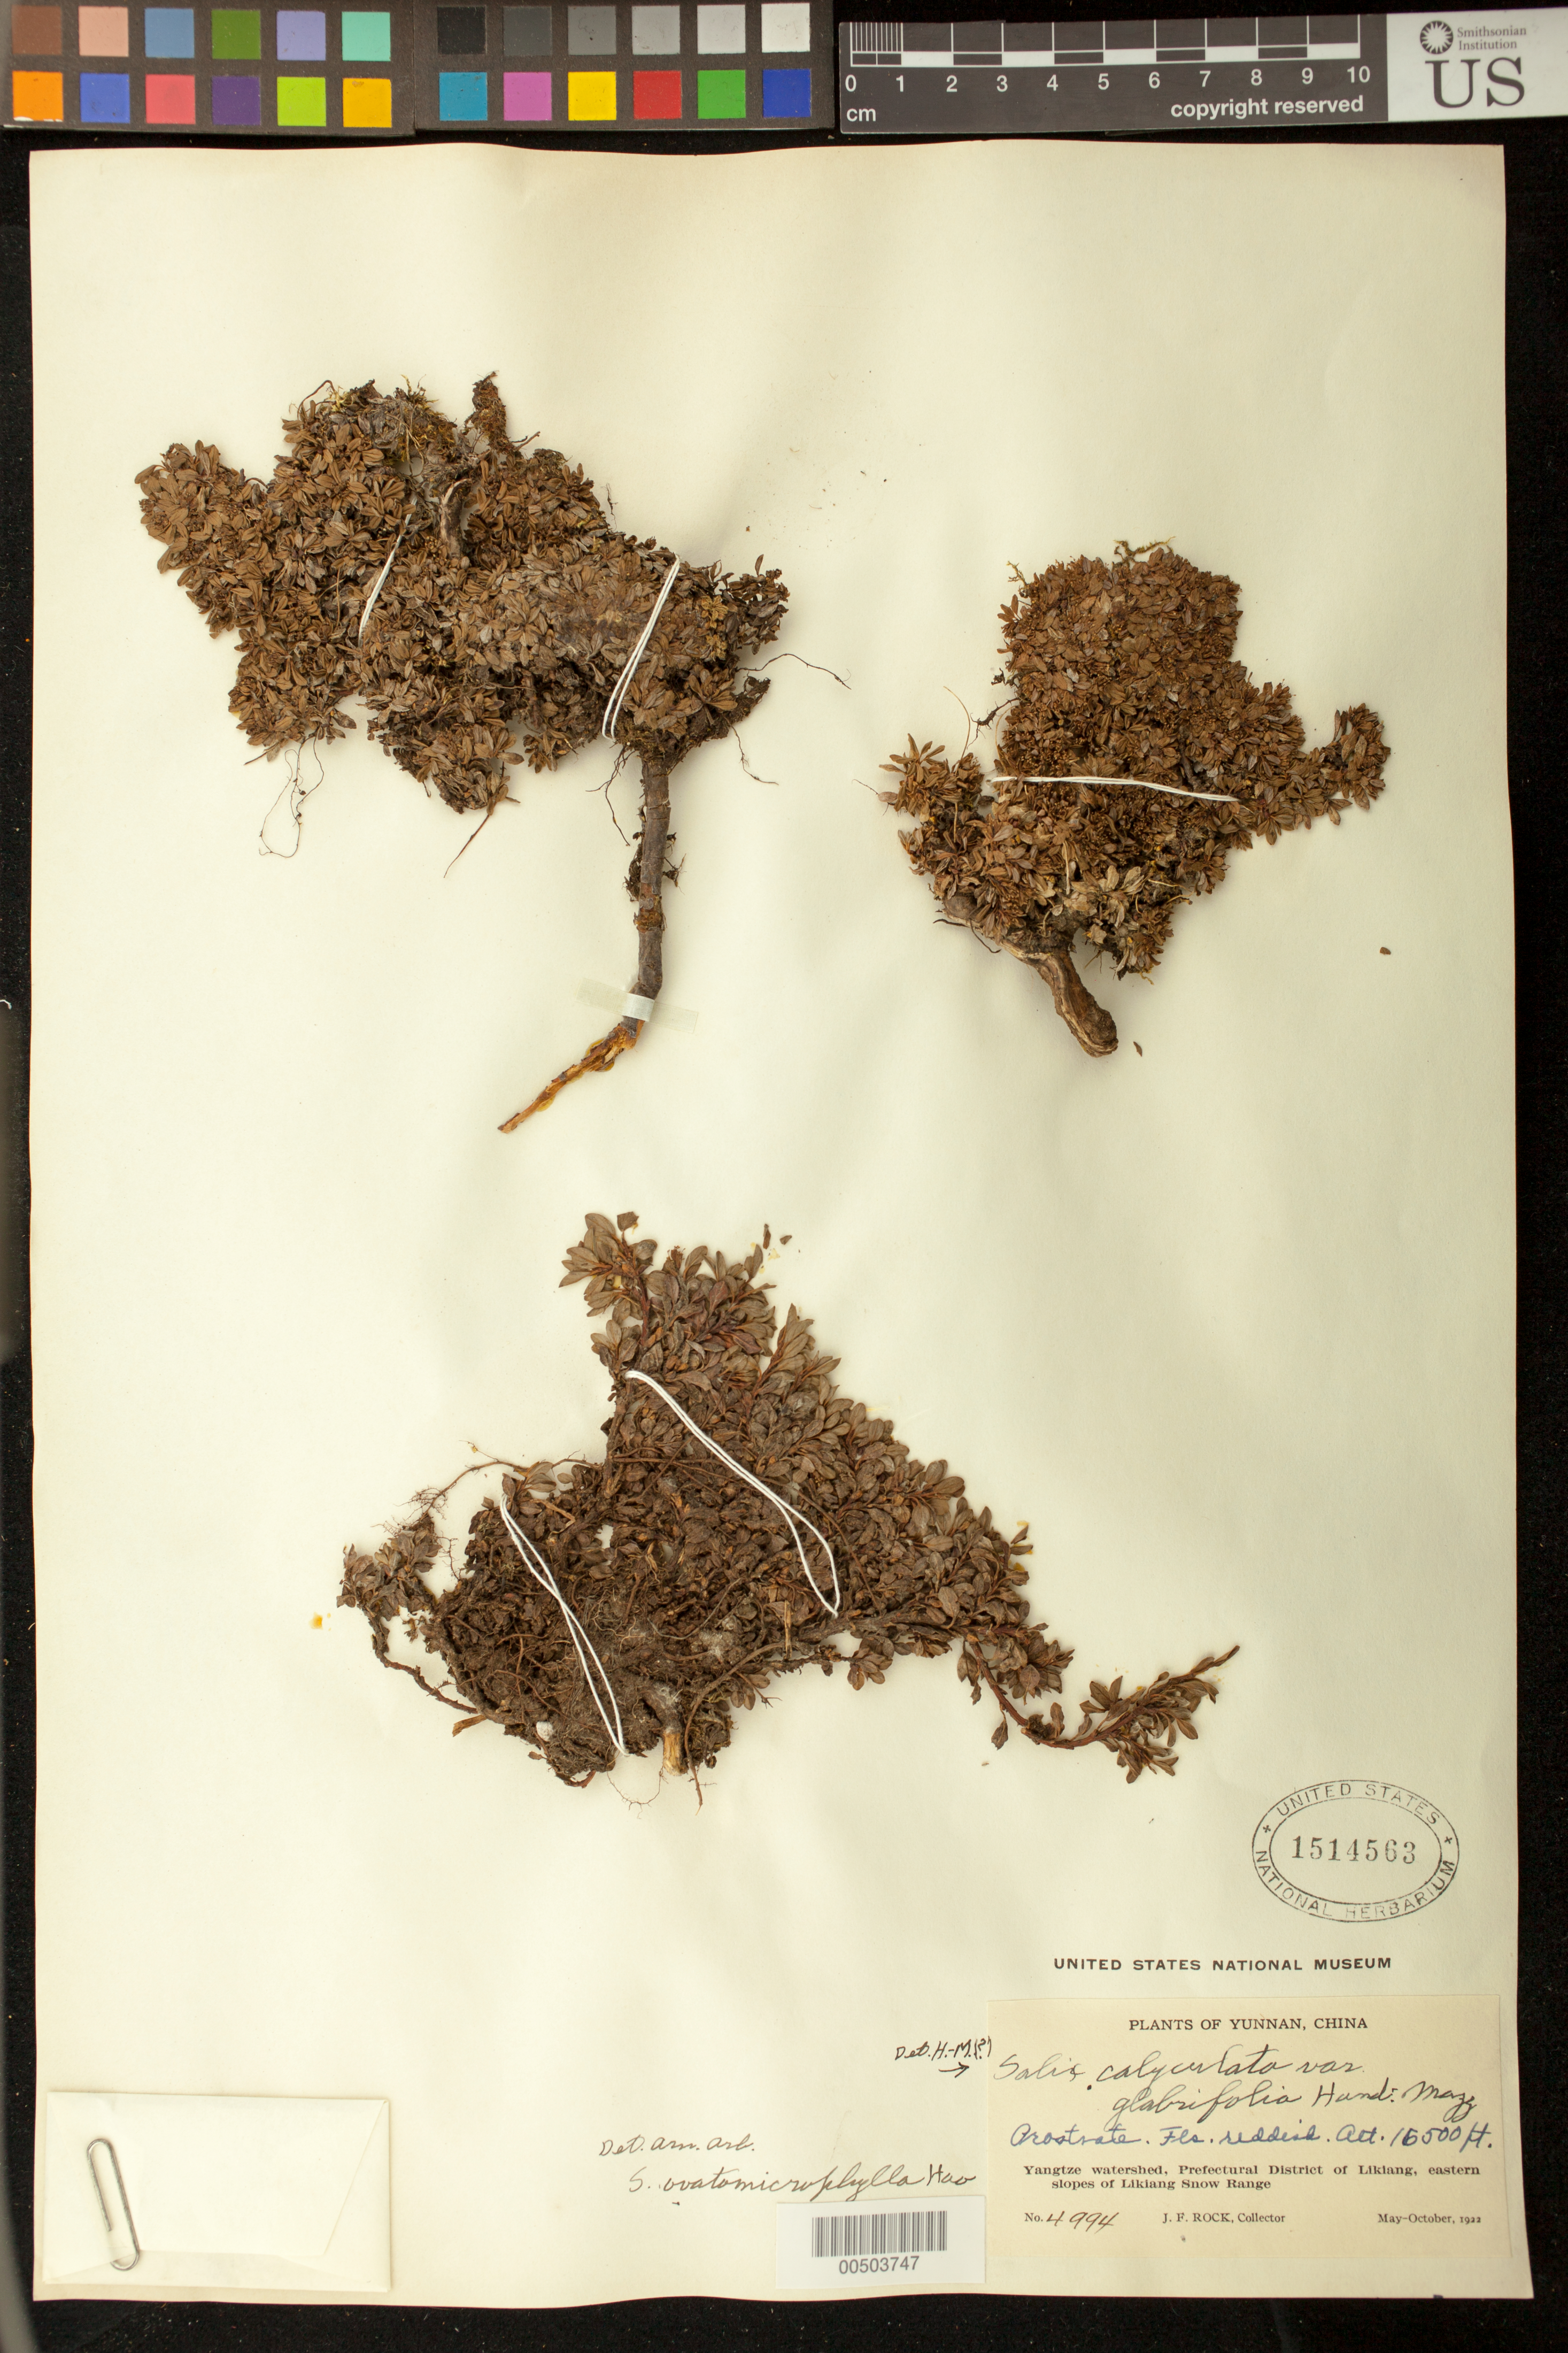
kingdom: Plantae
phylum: Tracheophyta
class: Magnoliopsida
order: Malpighiales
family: Salicaceae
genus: Salix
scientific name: Salix calyculata var. glabrifolia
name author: Hand.-Mazz.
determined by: Handel-Mazzetti, Heinrich R. E.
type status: Syntype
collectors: J. F. Rock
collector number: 4994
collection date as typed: May 1922 to -- Oct 1922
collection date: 1922-05/1922-10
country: China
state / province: Yunnan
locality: Yangtze watershed, Prefectural District of Likiang, eastern slopes of Likiang Snow Range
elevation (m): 5029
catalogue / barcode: US 1514563